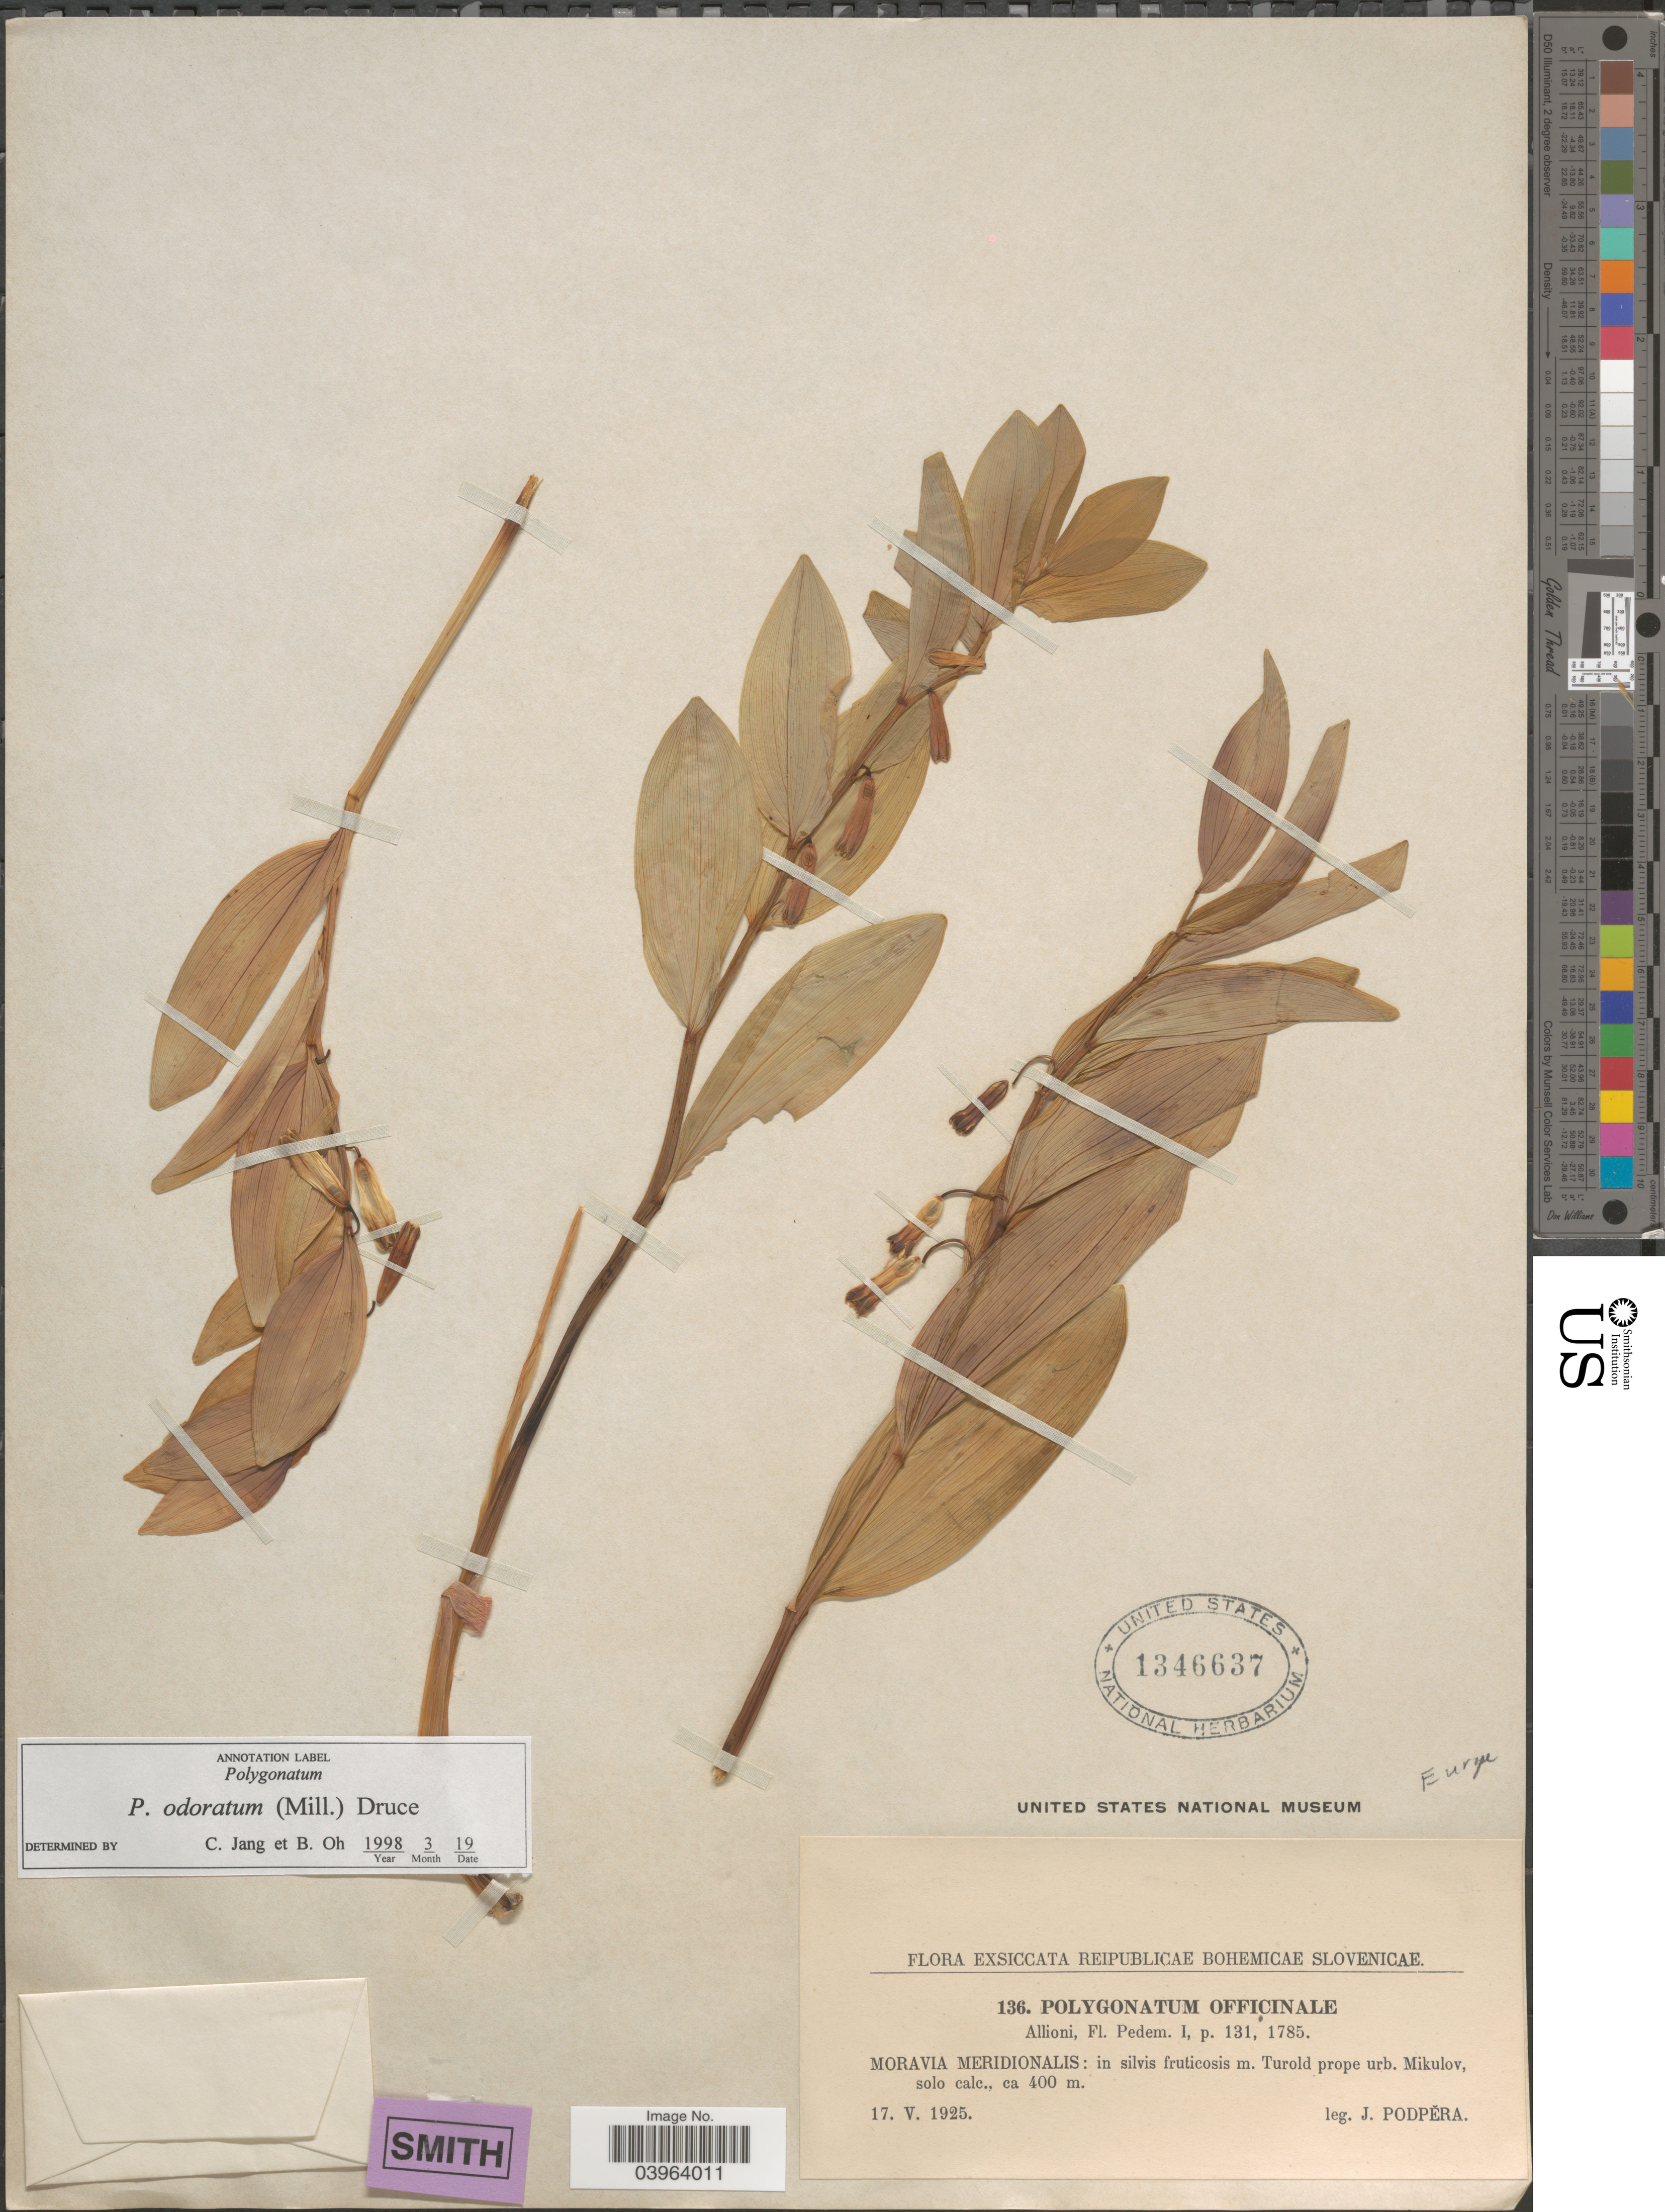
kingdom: Plantae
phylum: Tracheophyta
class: Liliopsida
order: Asparagales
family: Asparagaceae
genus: Polygonatum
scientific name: Polygonatum odoratum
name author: (Mill.) Druce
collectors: J. Podpera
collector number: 136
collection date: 1925-05-17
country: Czechia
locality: Reipublicae Bohemicae Slovenicae. Moravia Meridionalis: in silvis fruticosis m. Turold prope urb. Mikulov.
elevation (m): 400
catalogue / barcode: US 1346637